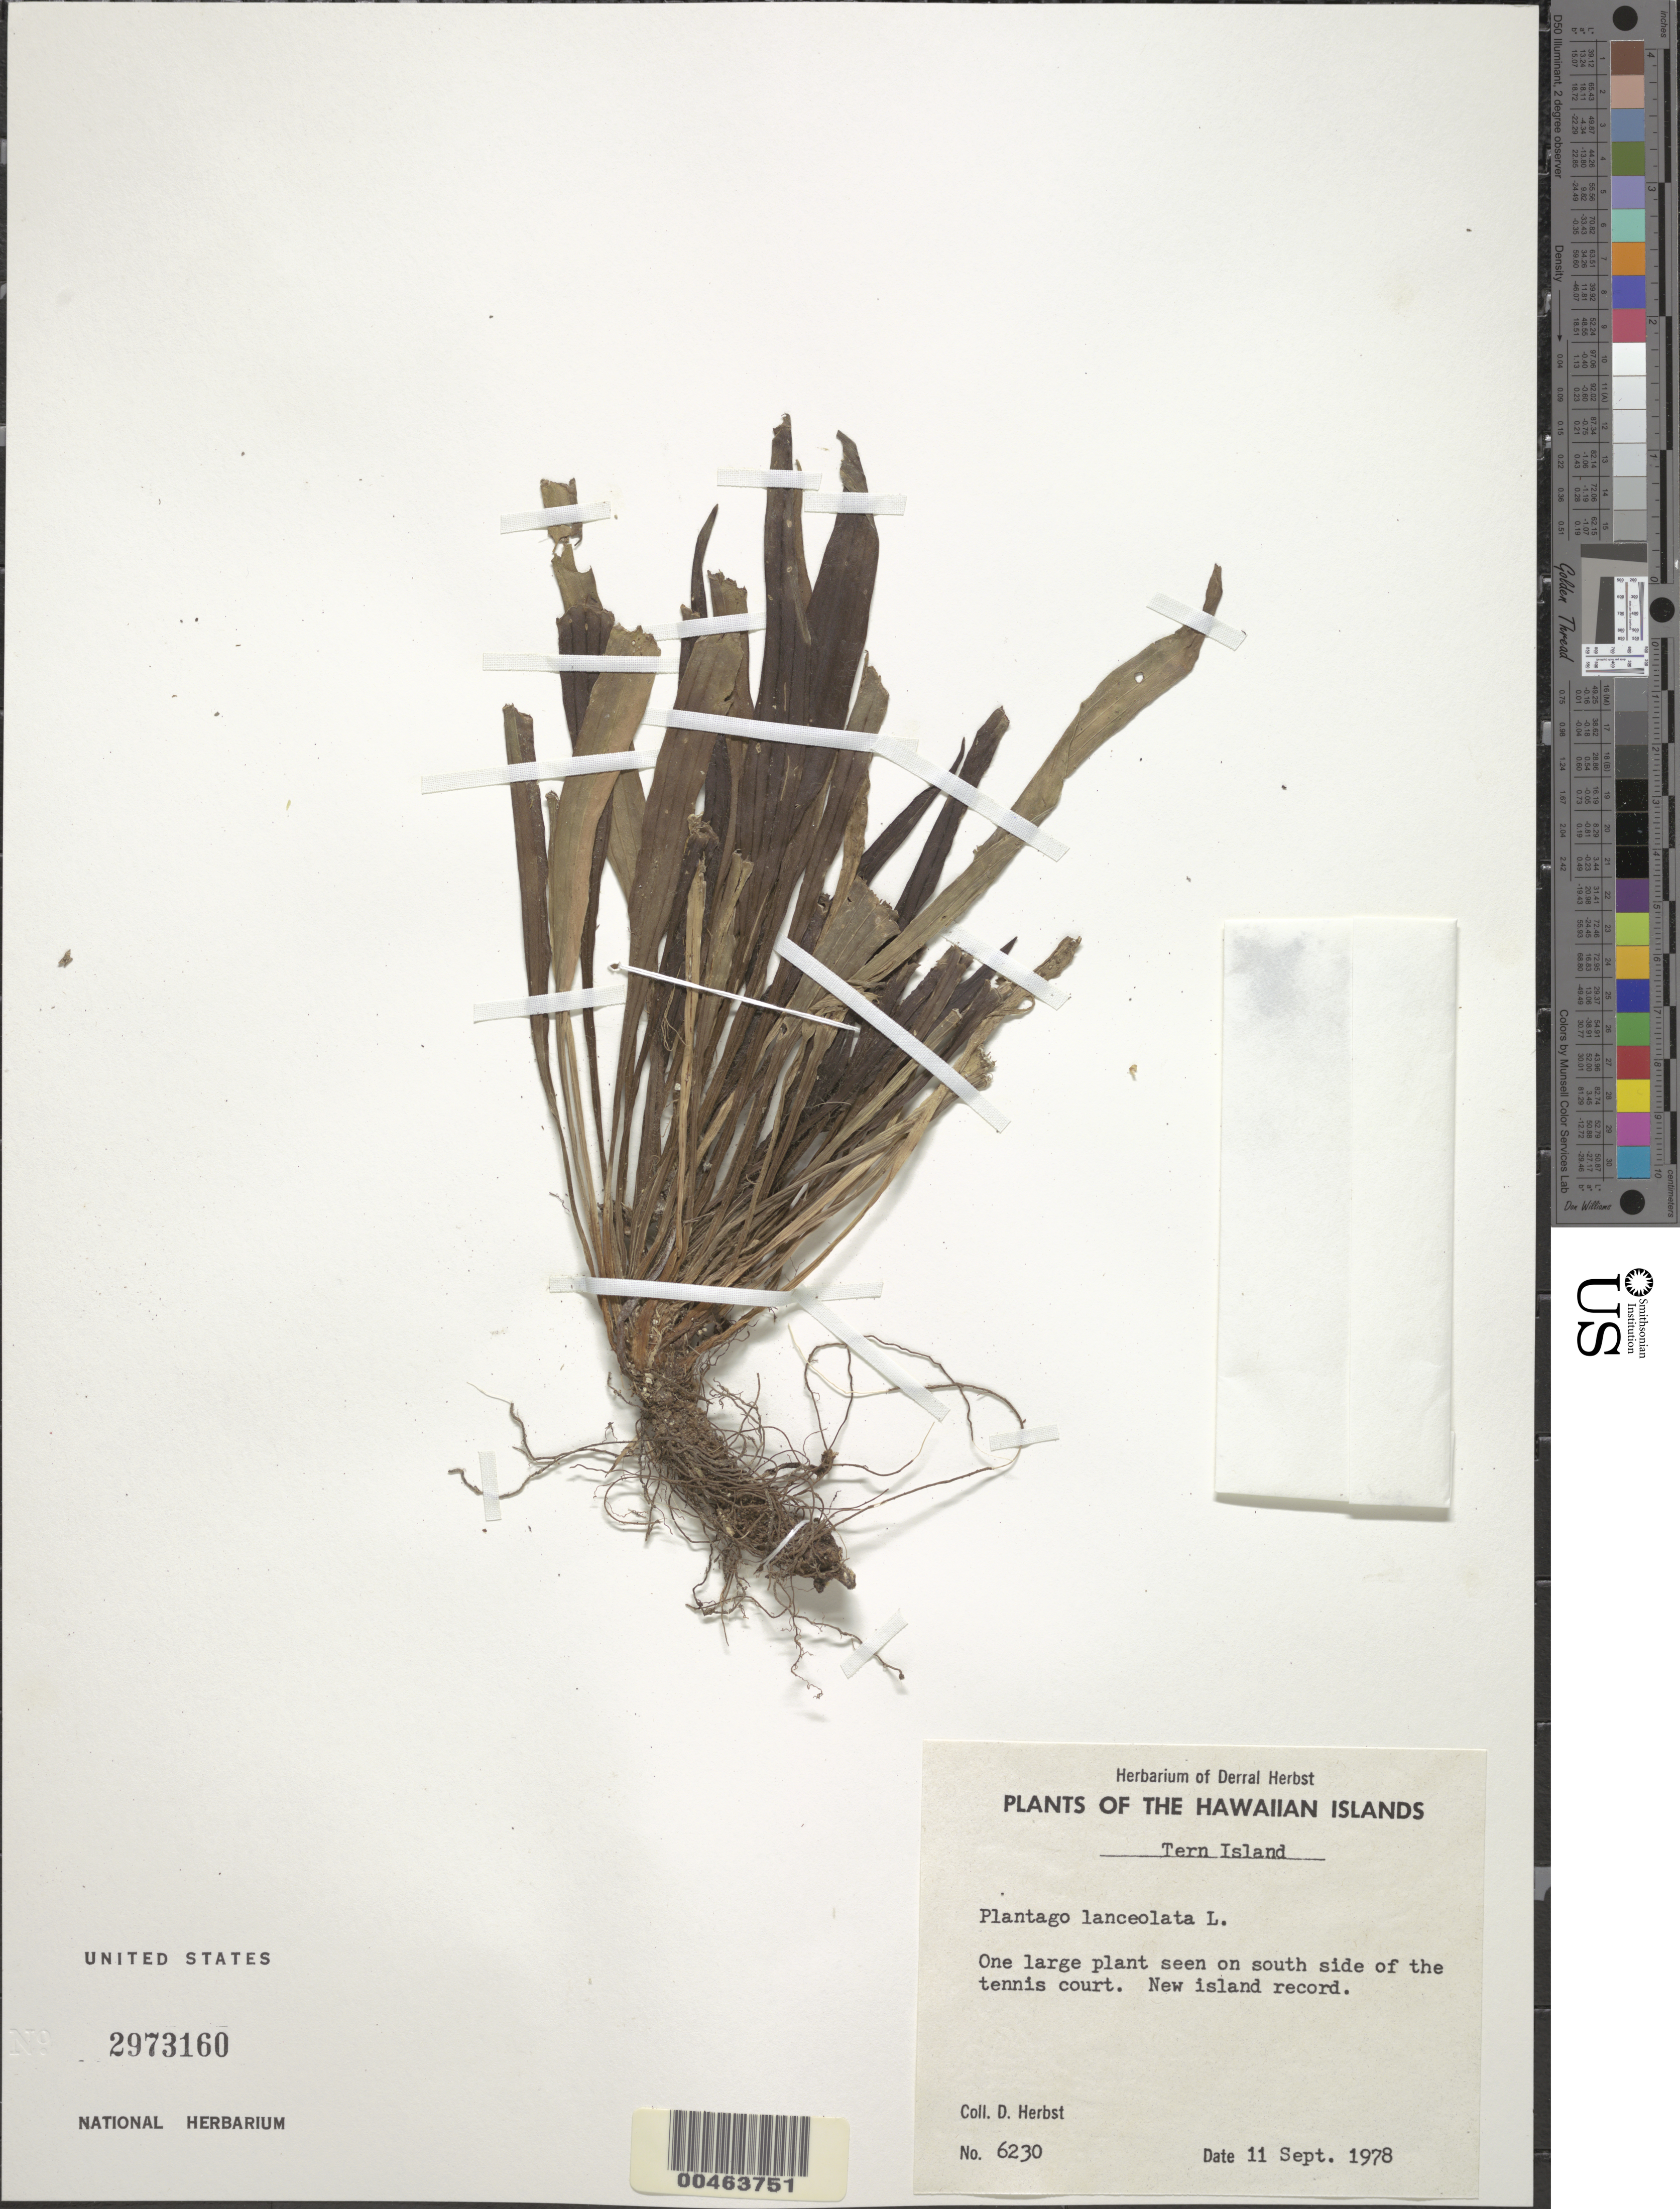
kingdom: Plantae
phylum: Tracheophyta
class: Magnoliopsida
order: Lamiales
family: Plantaginaceae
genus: Plantago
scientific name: Plantago lanceolata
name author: L.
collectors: D. R. Herbst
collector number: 6230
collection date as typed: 11 Sep 1978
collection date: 1978-09-11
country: United States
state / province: Hawaii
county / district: Honolulu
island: French Frigate Shoals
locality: Tern Islet, on south side of the tennis court.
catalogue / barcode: US 2973160